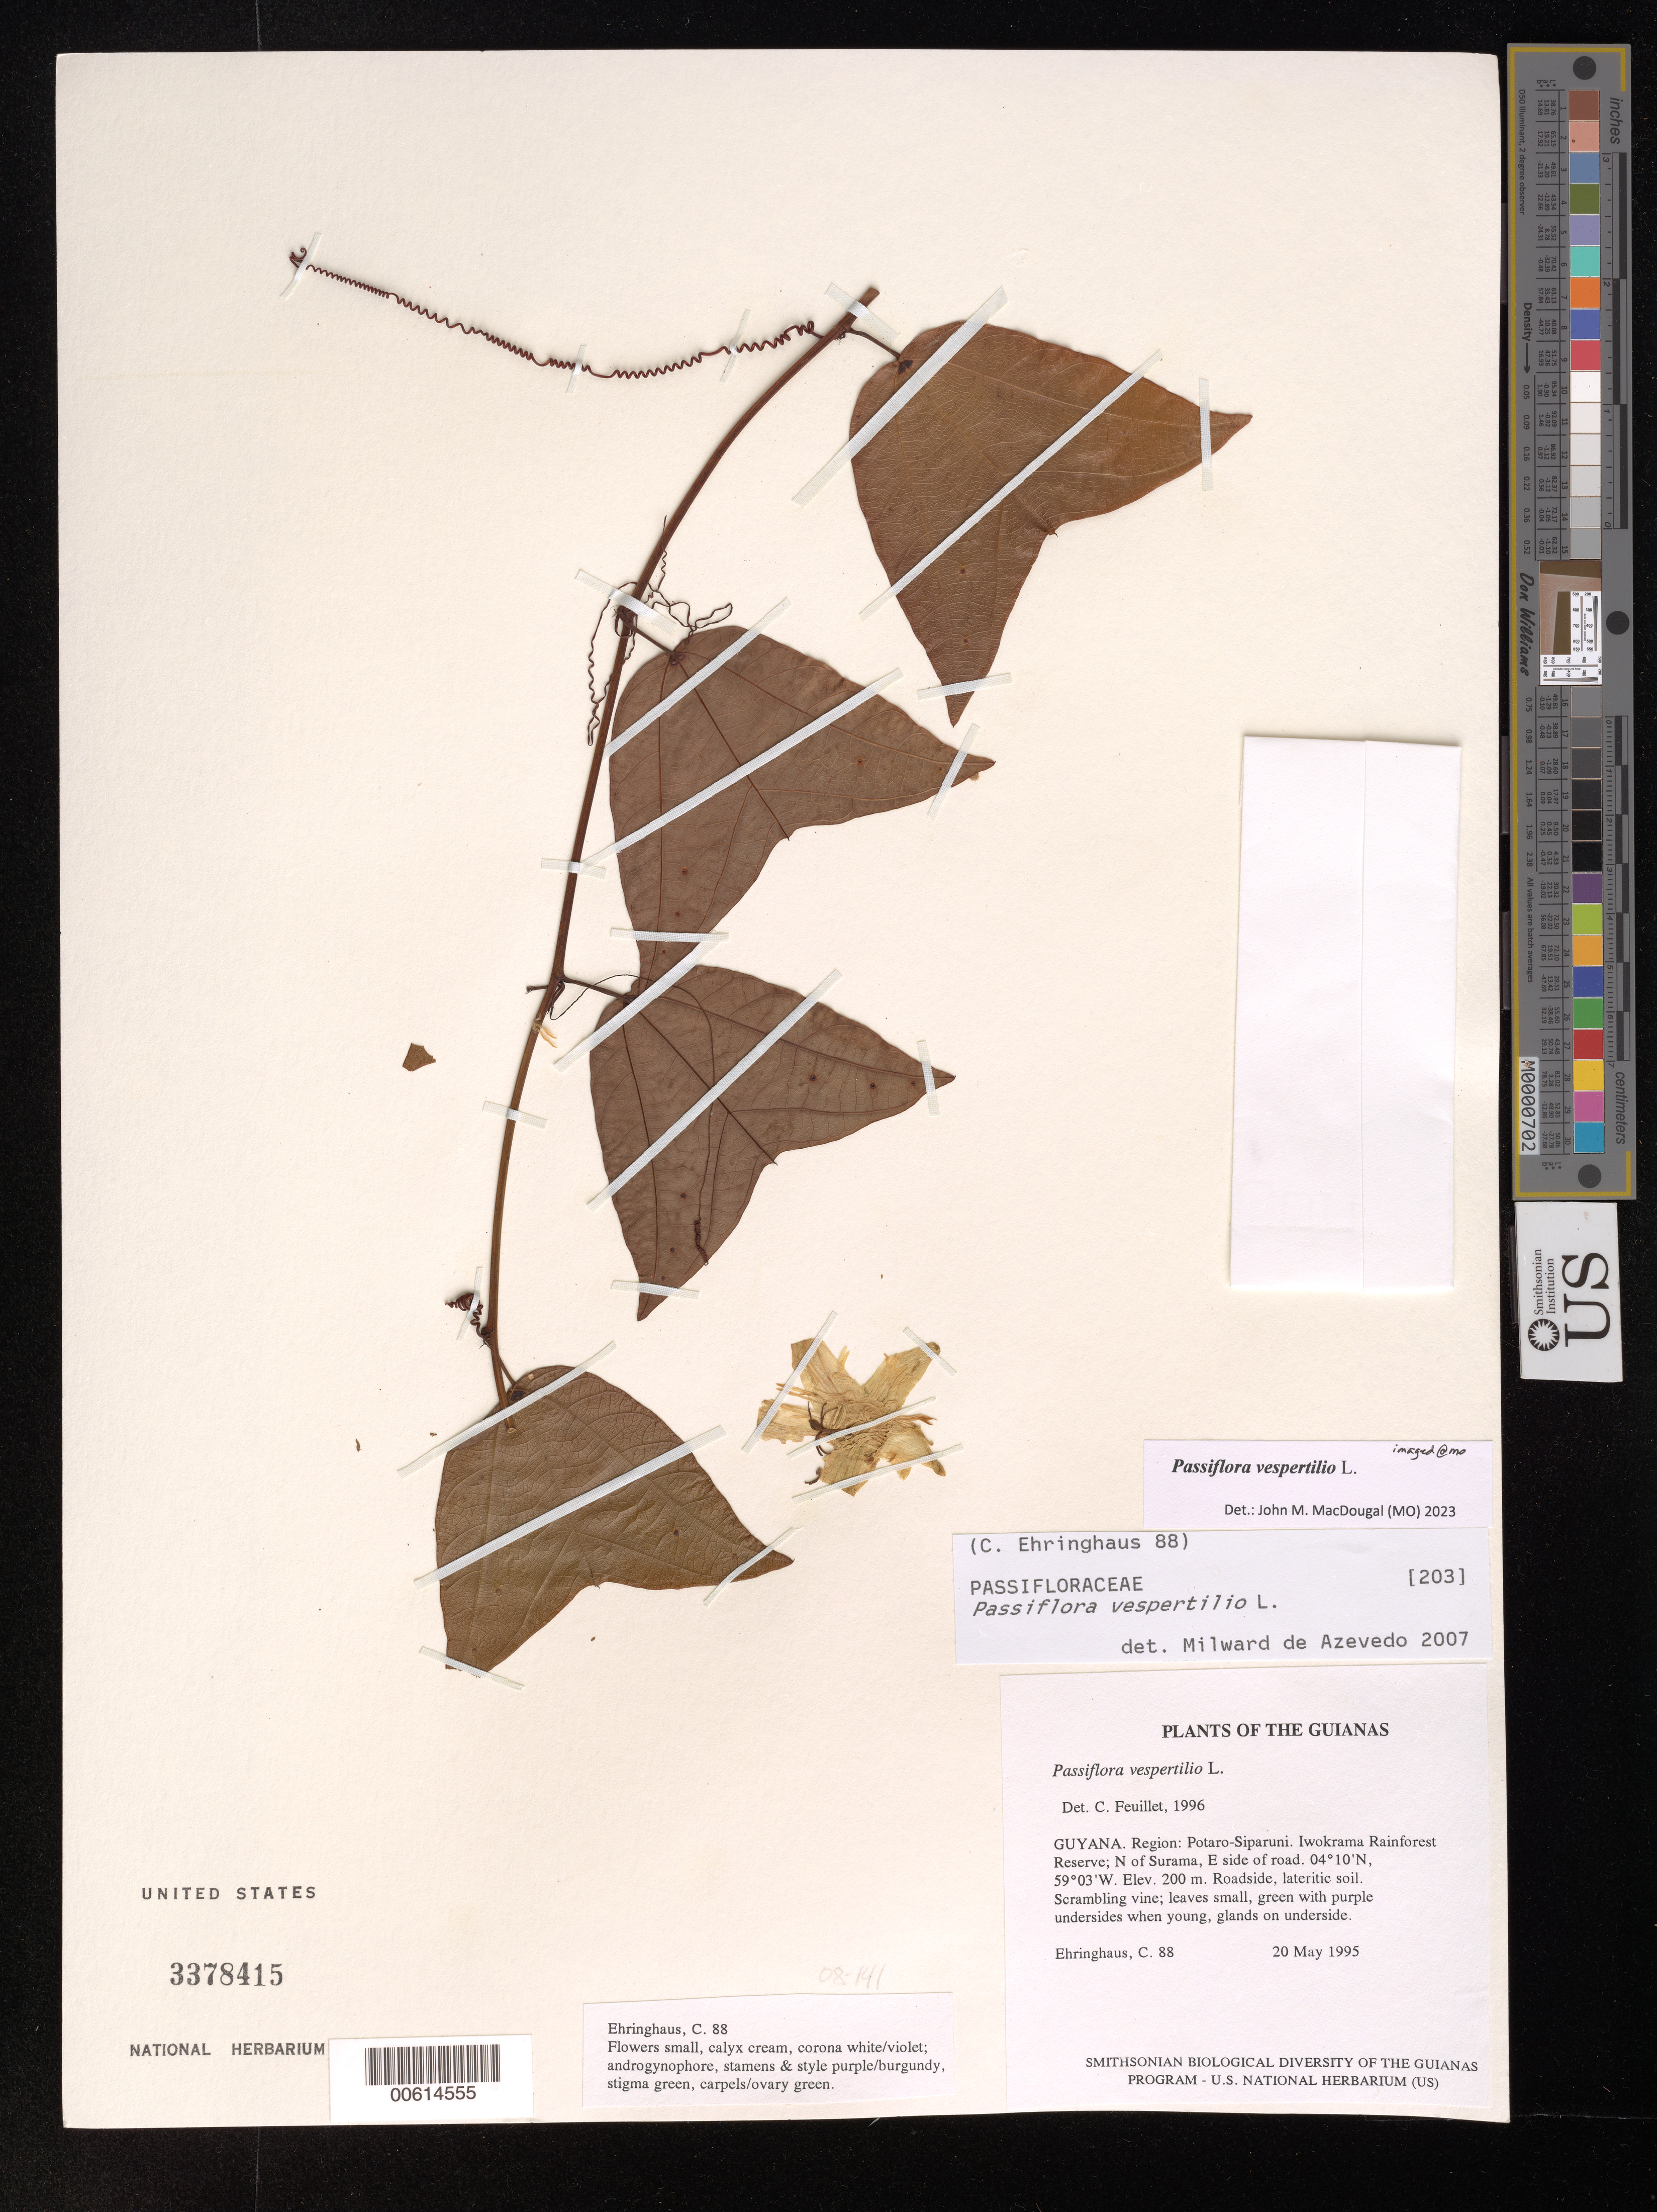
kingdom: Plantae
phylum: Tracheophyta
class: Magnoliopsida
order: Malpighiales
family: Passifloraceae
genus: Passiflora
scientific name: Passiflora vespertilio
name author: L.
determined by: Feuillet, C.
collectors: C. Ehringhaus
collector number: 88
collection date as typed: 20 May 1995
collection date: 1995-05-20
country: Guyana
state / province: Potaro-Siparuni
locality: Iwokrama Rainforest Reserve; N of Surama, E side of road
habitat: Roadside, lateritic soil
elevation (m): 200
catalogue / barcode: US 3378415